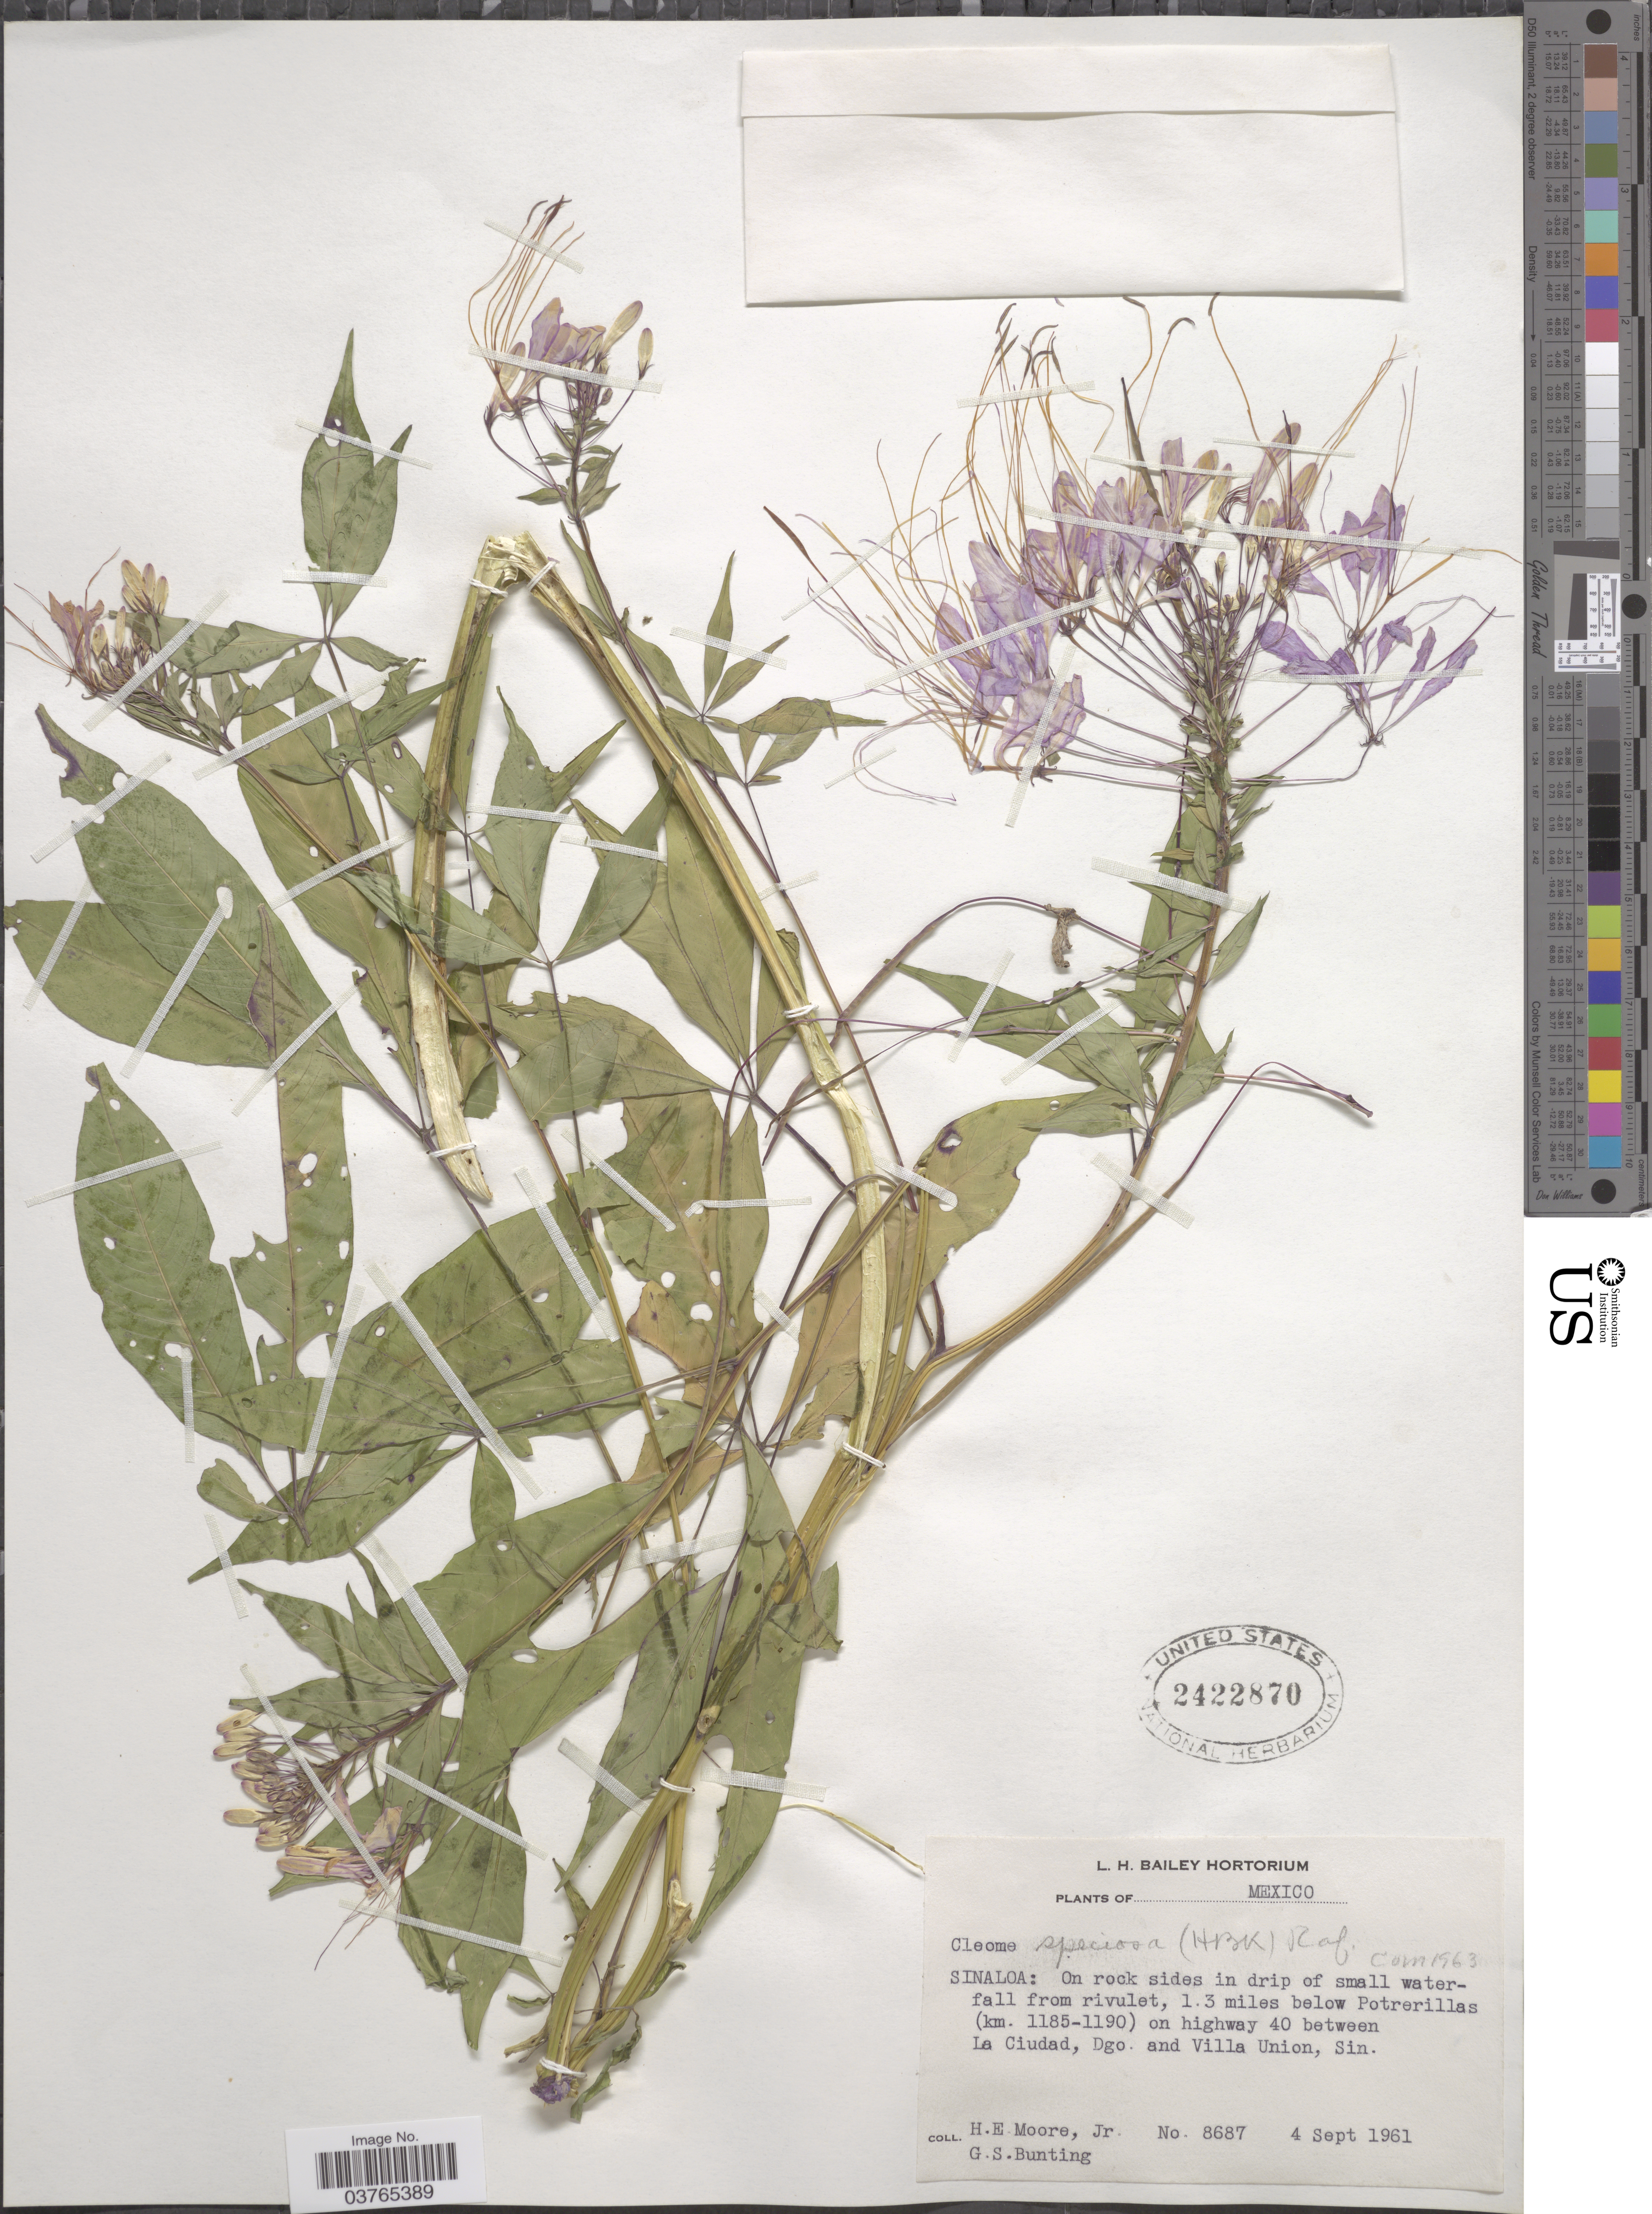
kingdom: Plantae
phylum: Tracheophyta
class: Magnoliopsida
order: Brassicales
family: Cleomaceae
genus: Cleoserrata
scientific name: Cleoserrata speciosa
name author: (Raf.) Iltis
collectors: H. Moore & G. S. Bunting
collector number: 8687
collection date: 1961-09-04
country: Mexico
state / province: Sinaloa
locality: On rock sides in drip of small waterfall from rivulet, 1.3 miles below Potrerillas (km. 1185-1190) on highway 40 between La Ciudad, Dgo. and Villa Union, Sin.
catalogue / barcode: US 2422870